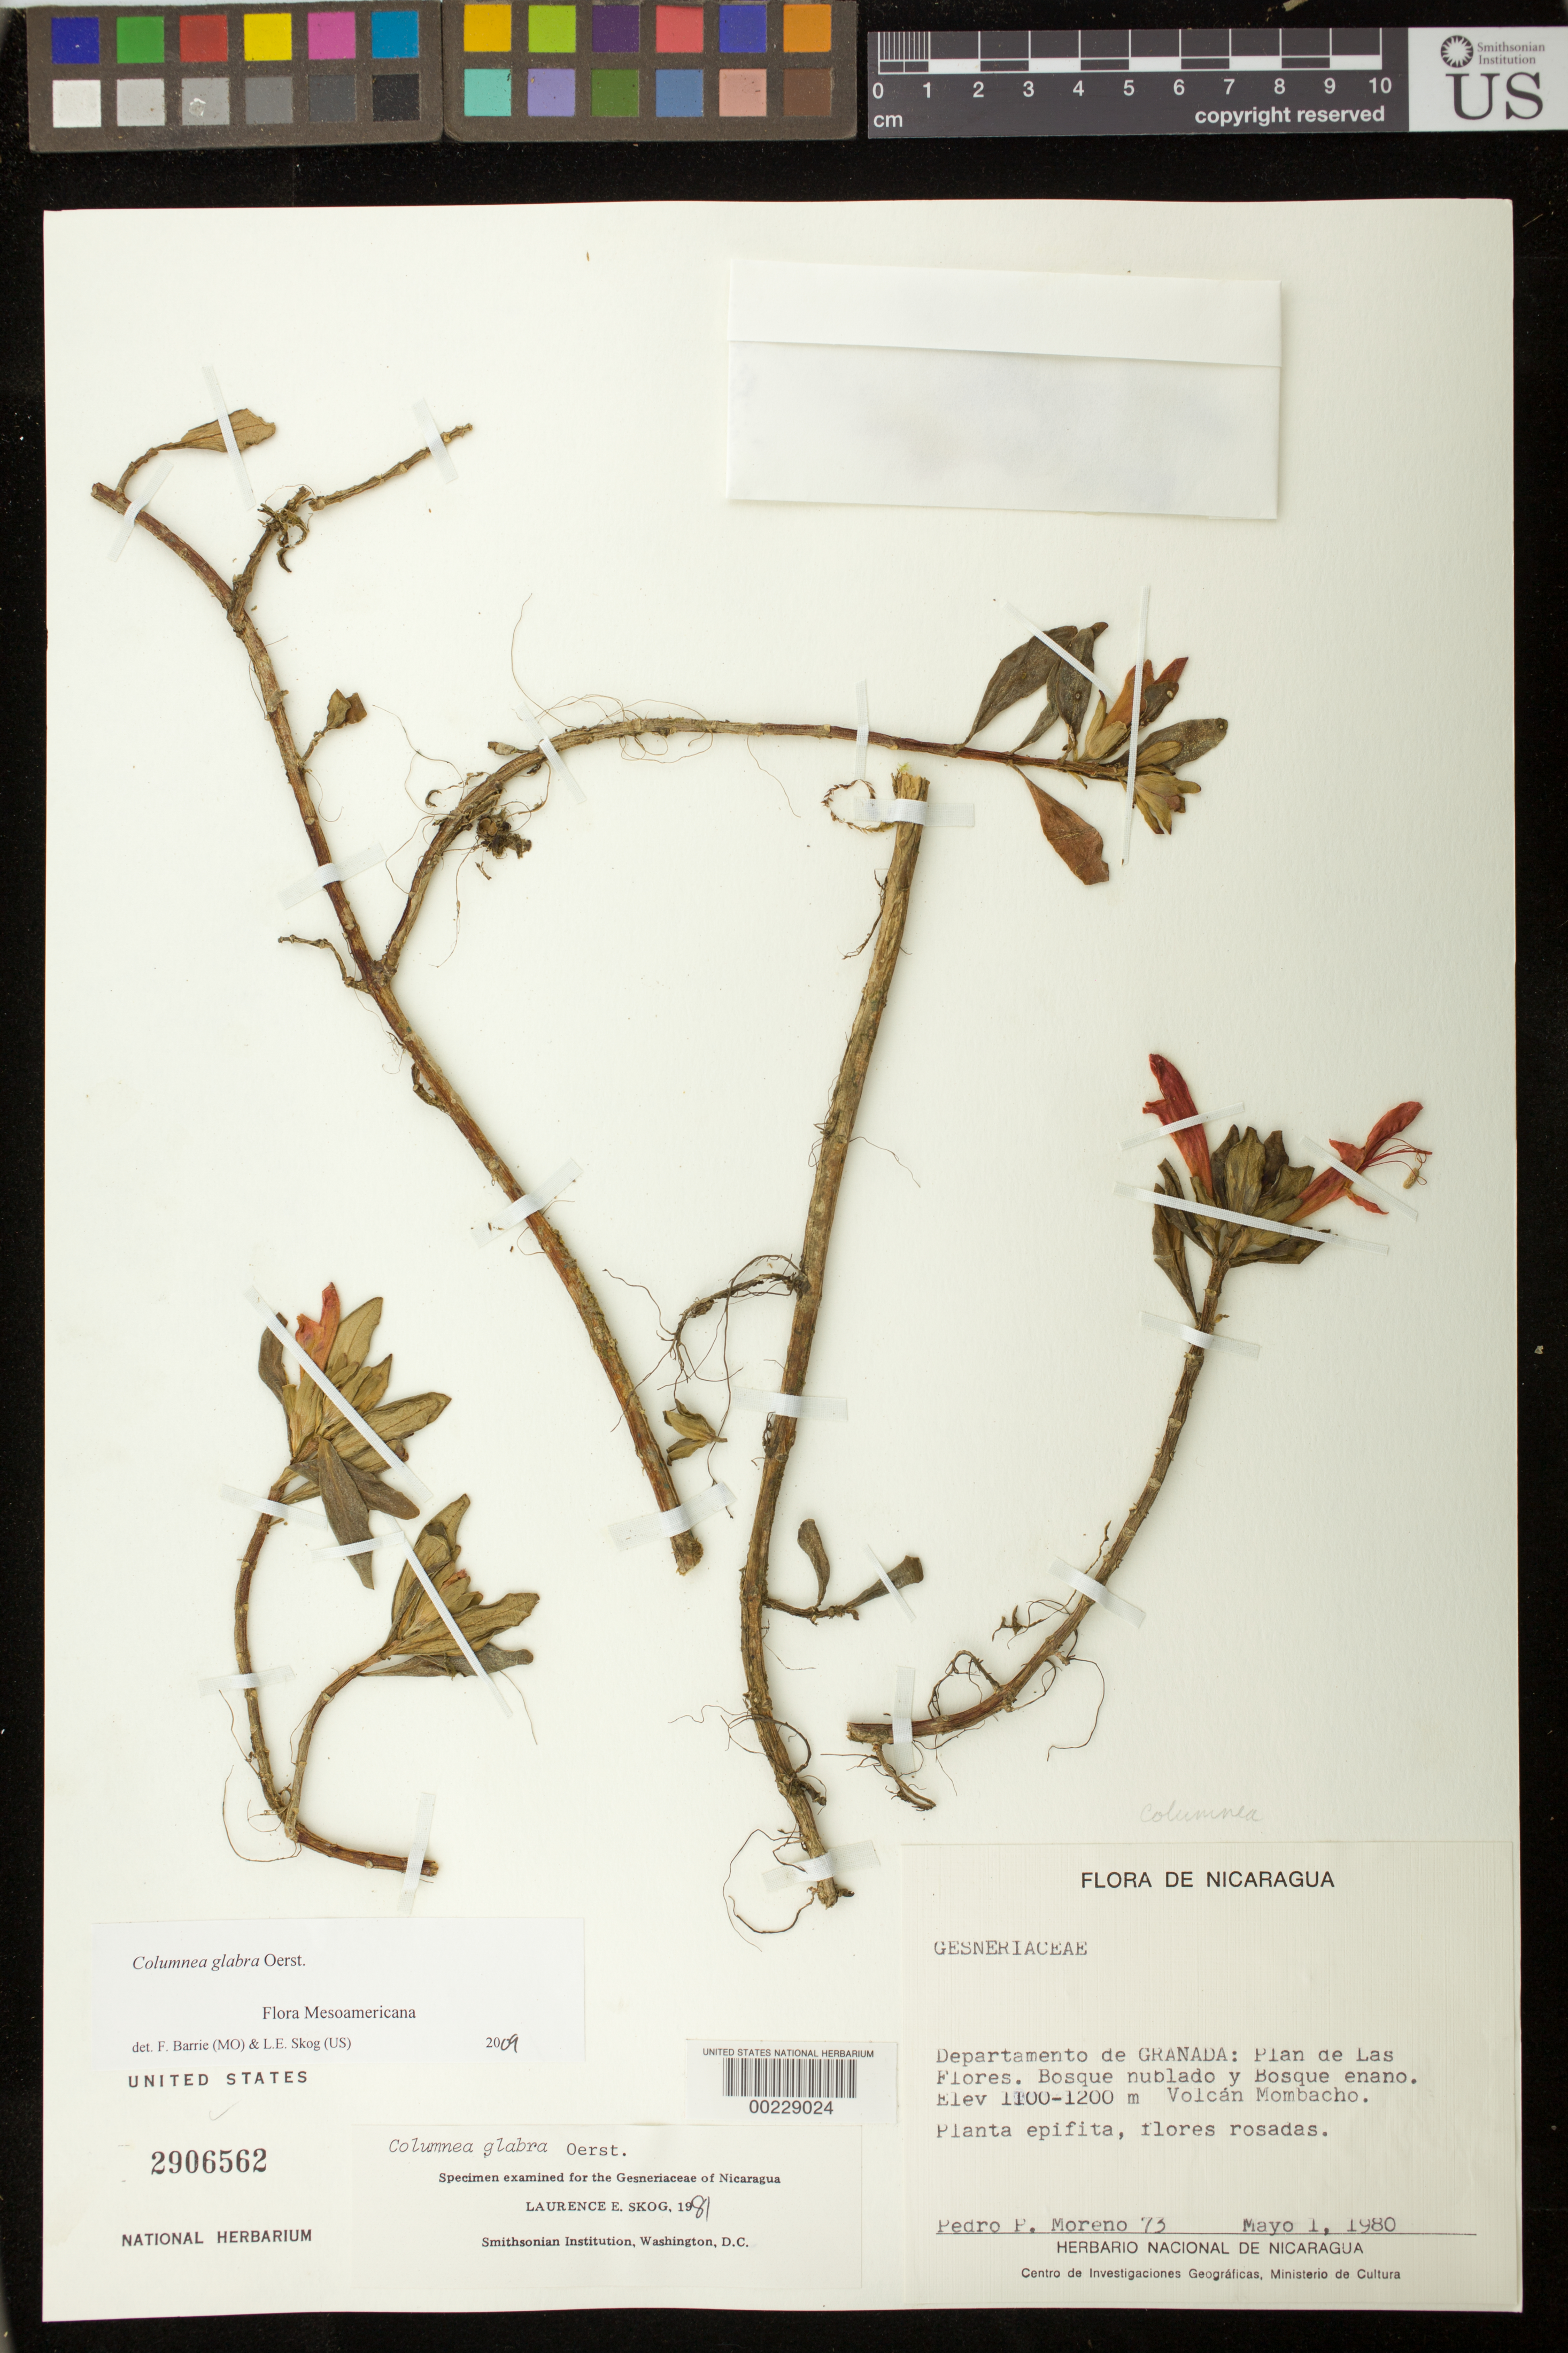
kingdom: Plantae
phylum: Tracheophyta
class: Magnoliopsida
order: Lamiales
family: Gesneriaceae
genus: Columnea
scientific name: Columnea glabra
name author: Oerst.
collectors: P. Moreno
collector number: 73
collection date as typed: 01 May 1980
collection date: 1980-05-01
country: Nicaragua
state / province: Granada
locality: Plan de Las Flores, Volcan Mombacho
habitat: Cloud forest and elfin forest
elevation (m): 1100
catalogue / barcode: US 2906562